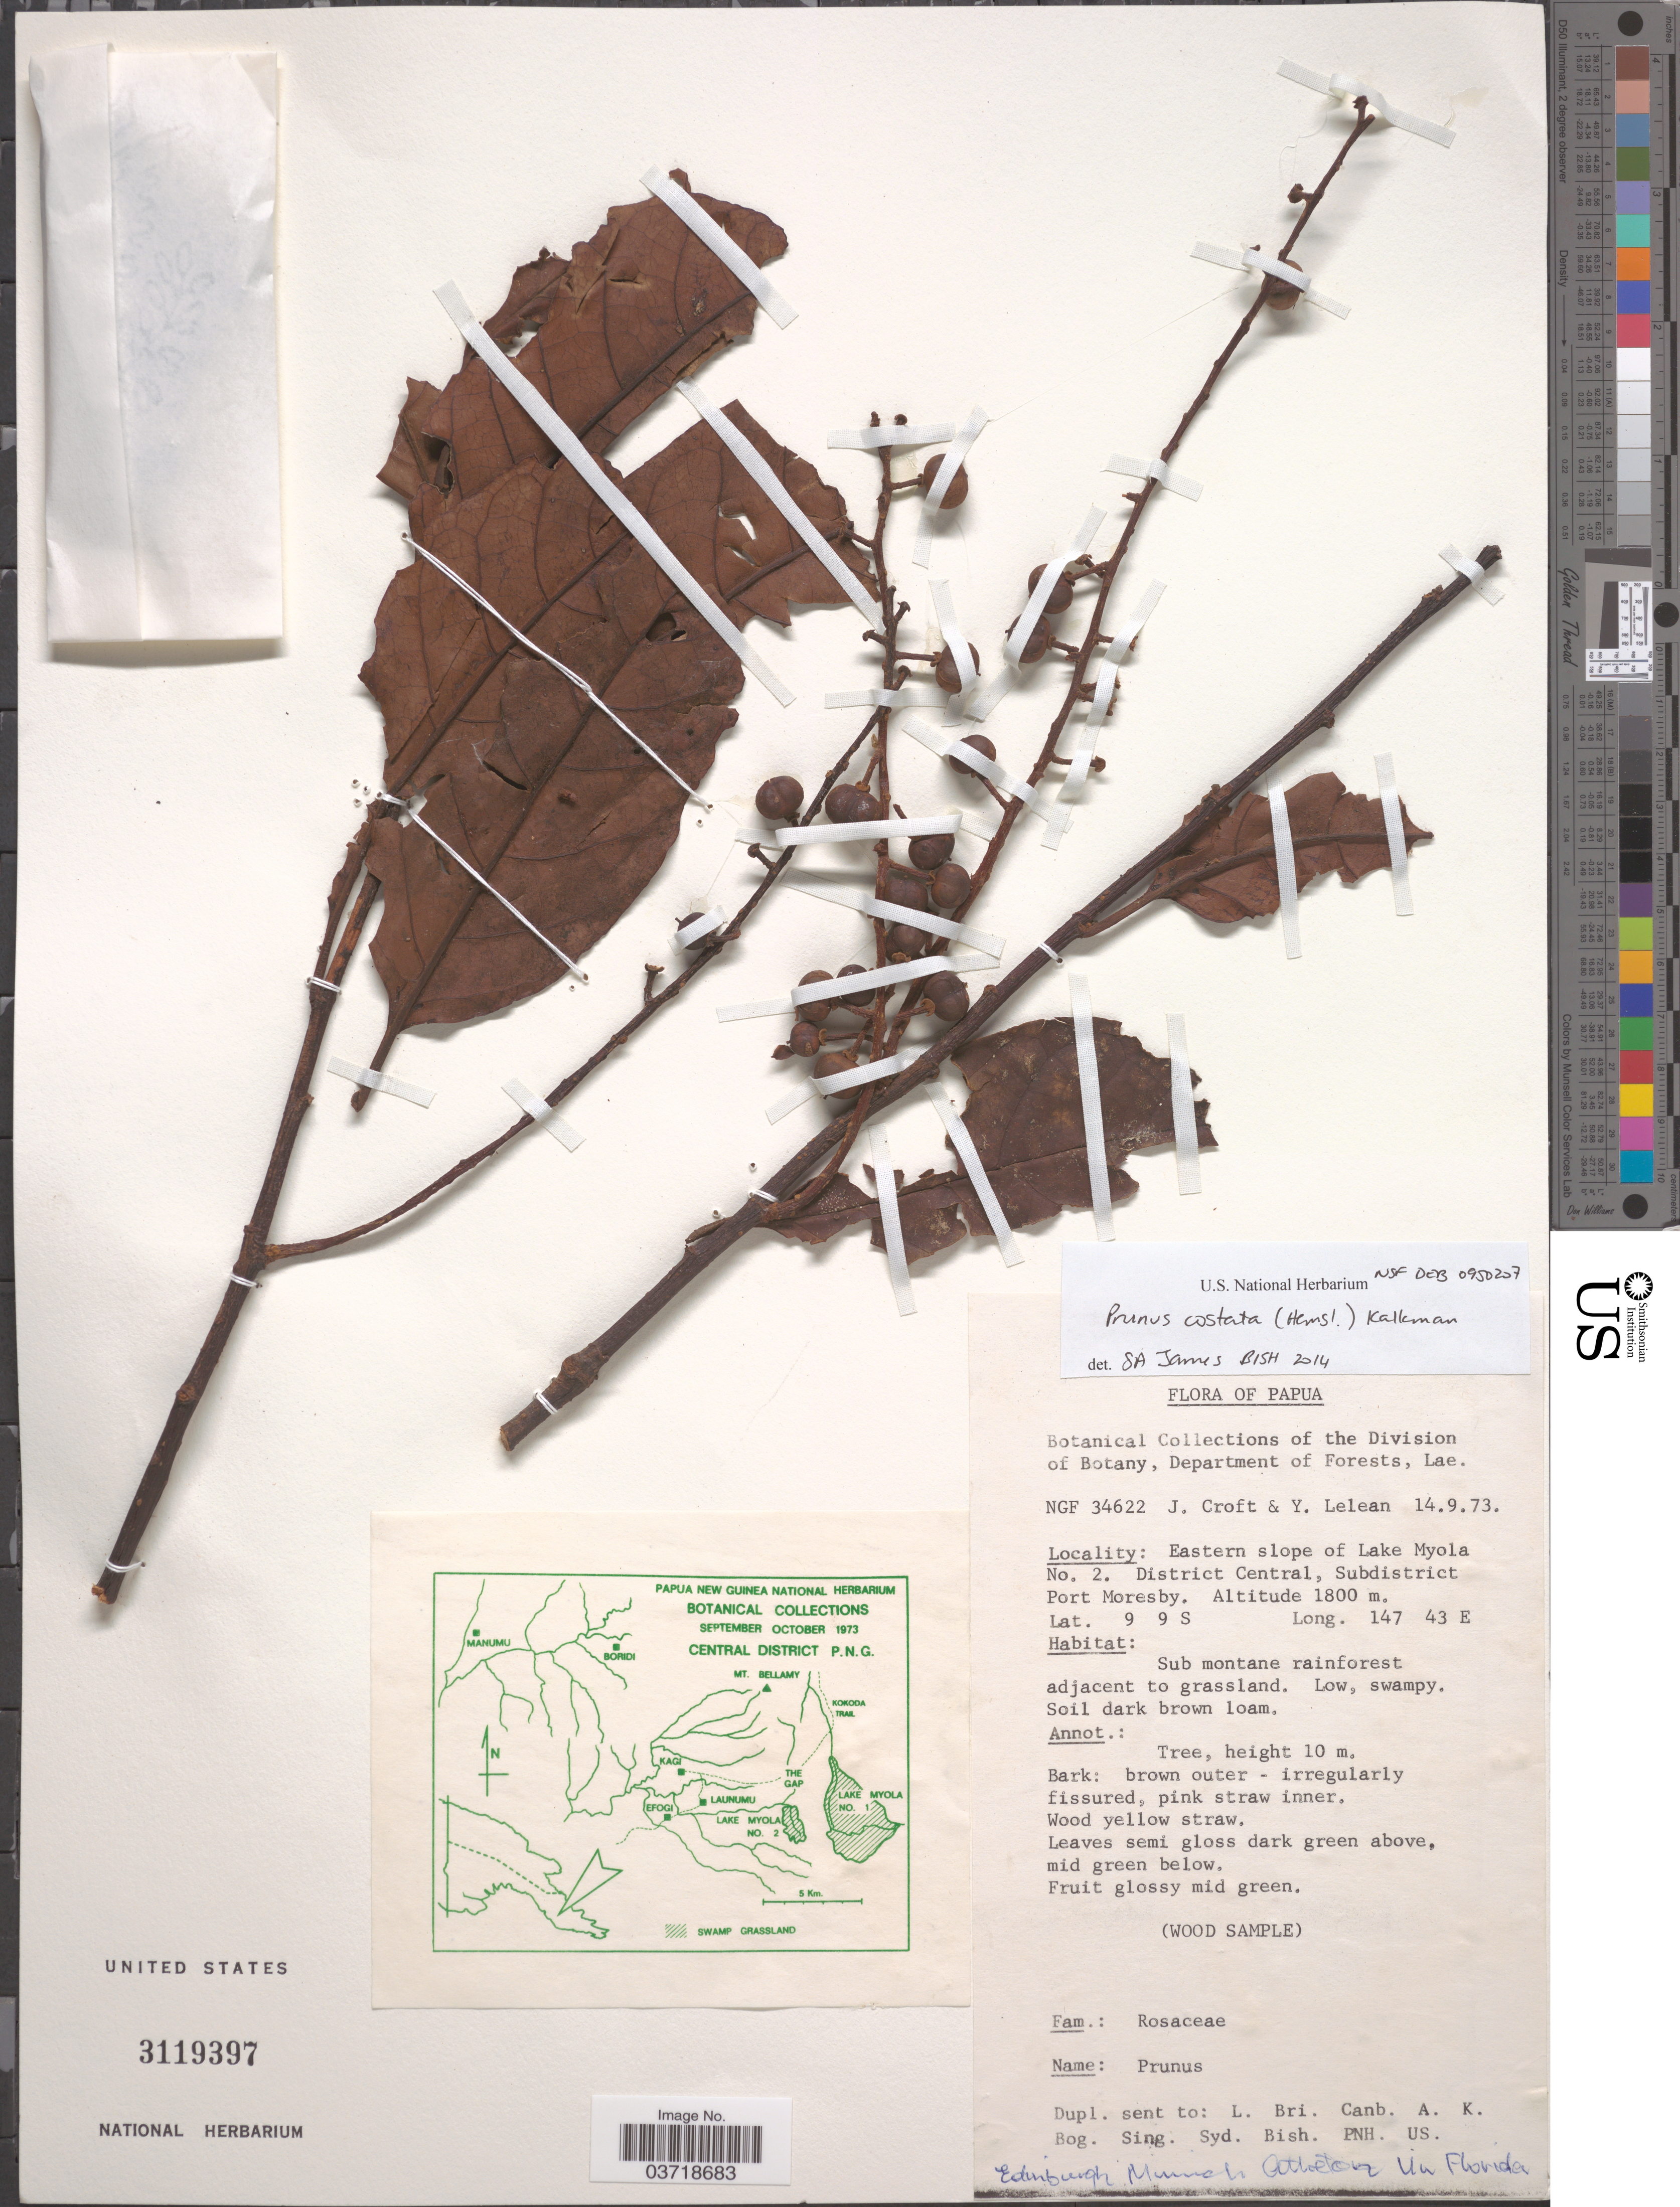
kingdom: Plantae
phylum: Tracheophyta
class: Magnoliopsida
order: Rosales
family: Rosaceae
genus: Prunus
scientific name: Prunus costata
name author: (Hemsl.) Kalkman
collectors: J. Croft & Y. Lelean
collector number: NGF 34622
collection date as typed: Transcribed d/m/y: 14/9/73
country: Papua New Guinea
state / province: Central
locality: Papua. Eastern slope of Lake Myola. No. 2. District Central, Subdistrict Port Moresby.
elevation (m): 1800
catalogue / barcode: US 3119397